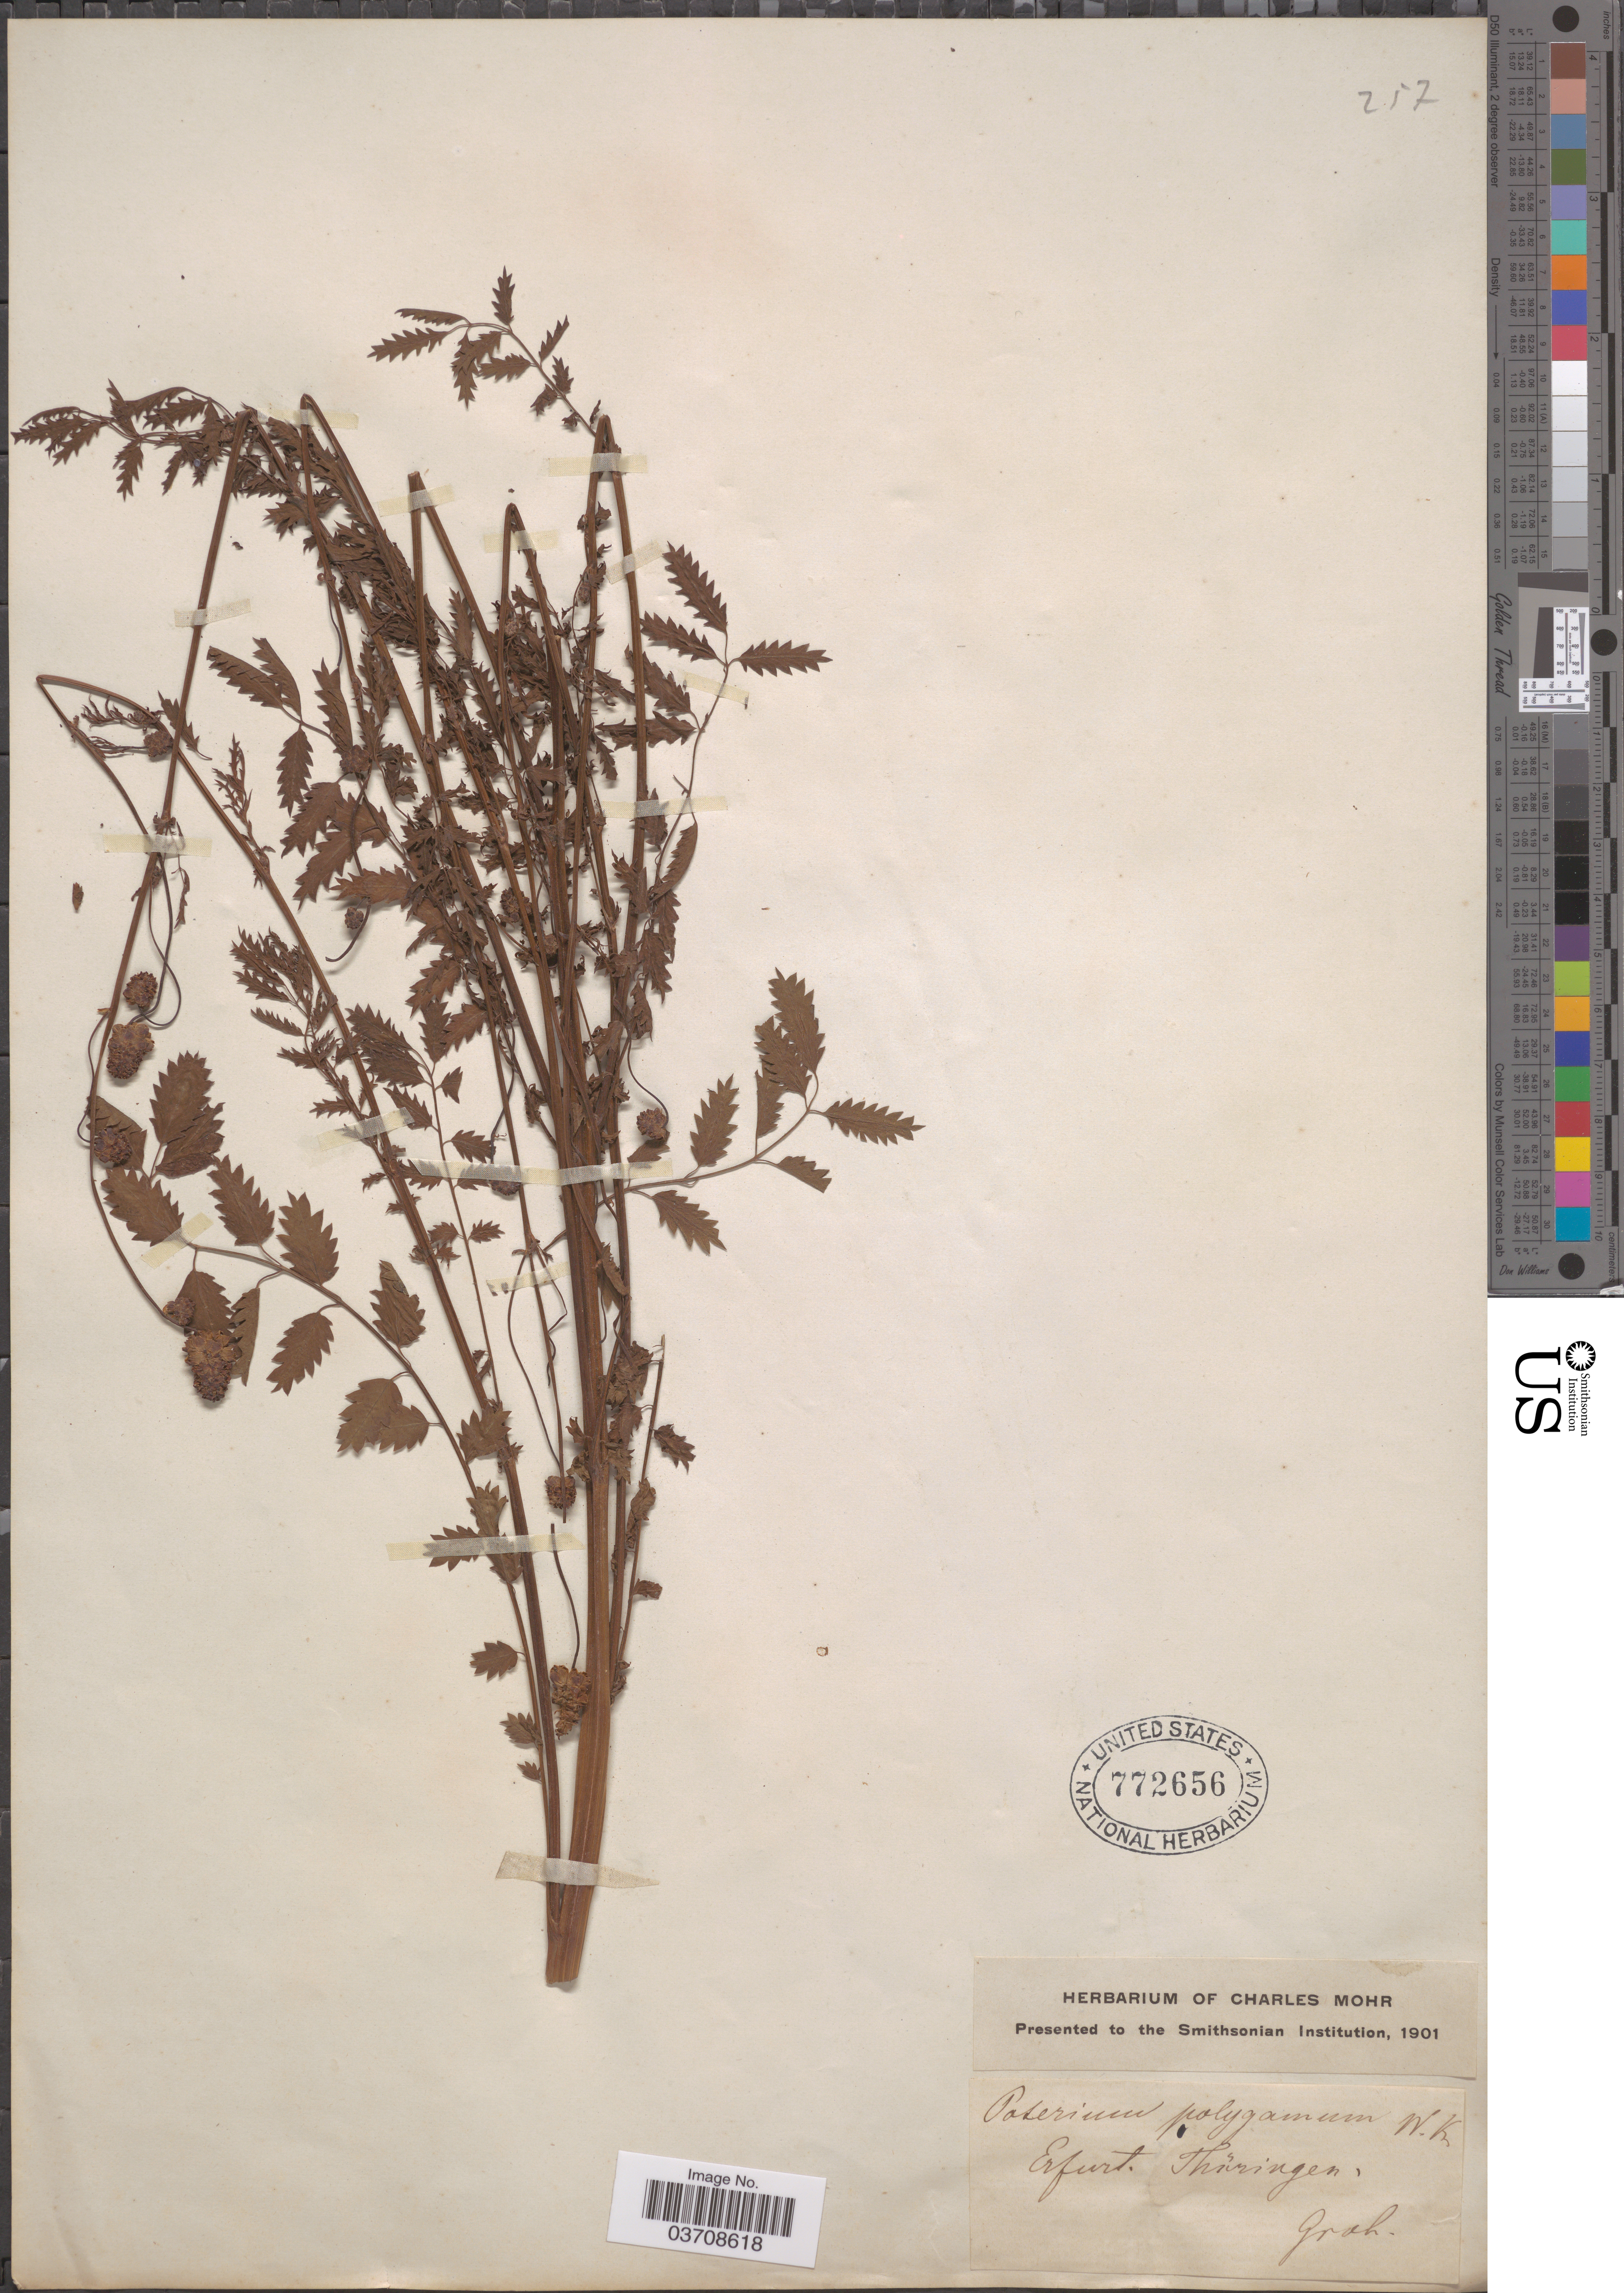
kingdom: Plantae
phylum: Tracheophyta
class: Magnoliopsida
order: Rosales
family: Rosaceae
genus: Sanguisorba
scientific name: Sanguisorba minor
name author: Scop.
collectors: Grah.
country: Germany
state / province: Thuringia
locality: Erfurt.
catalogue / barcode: US 772656